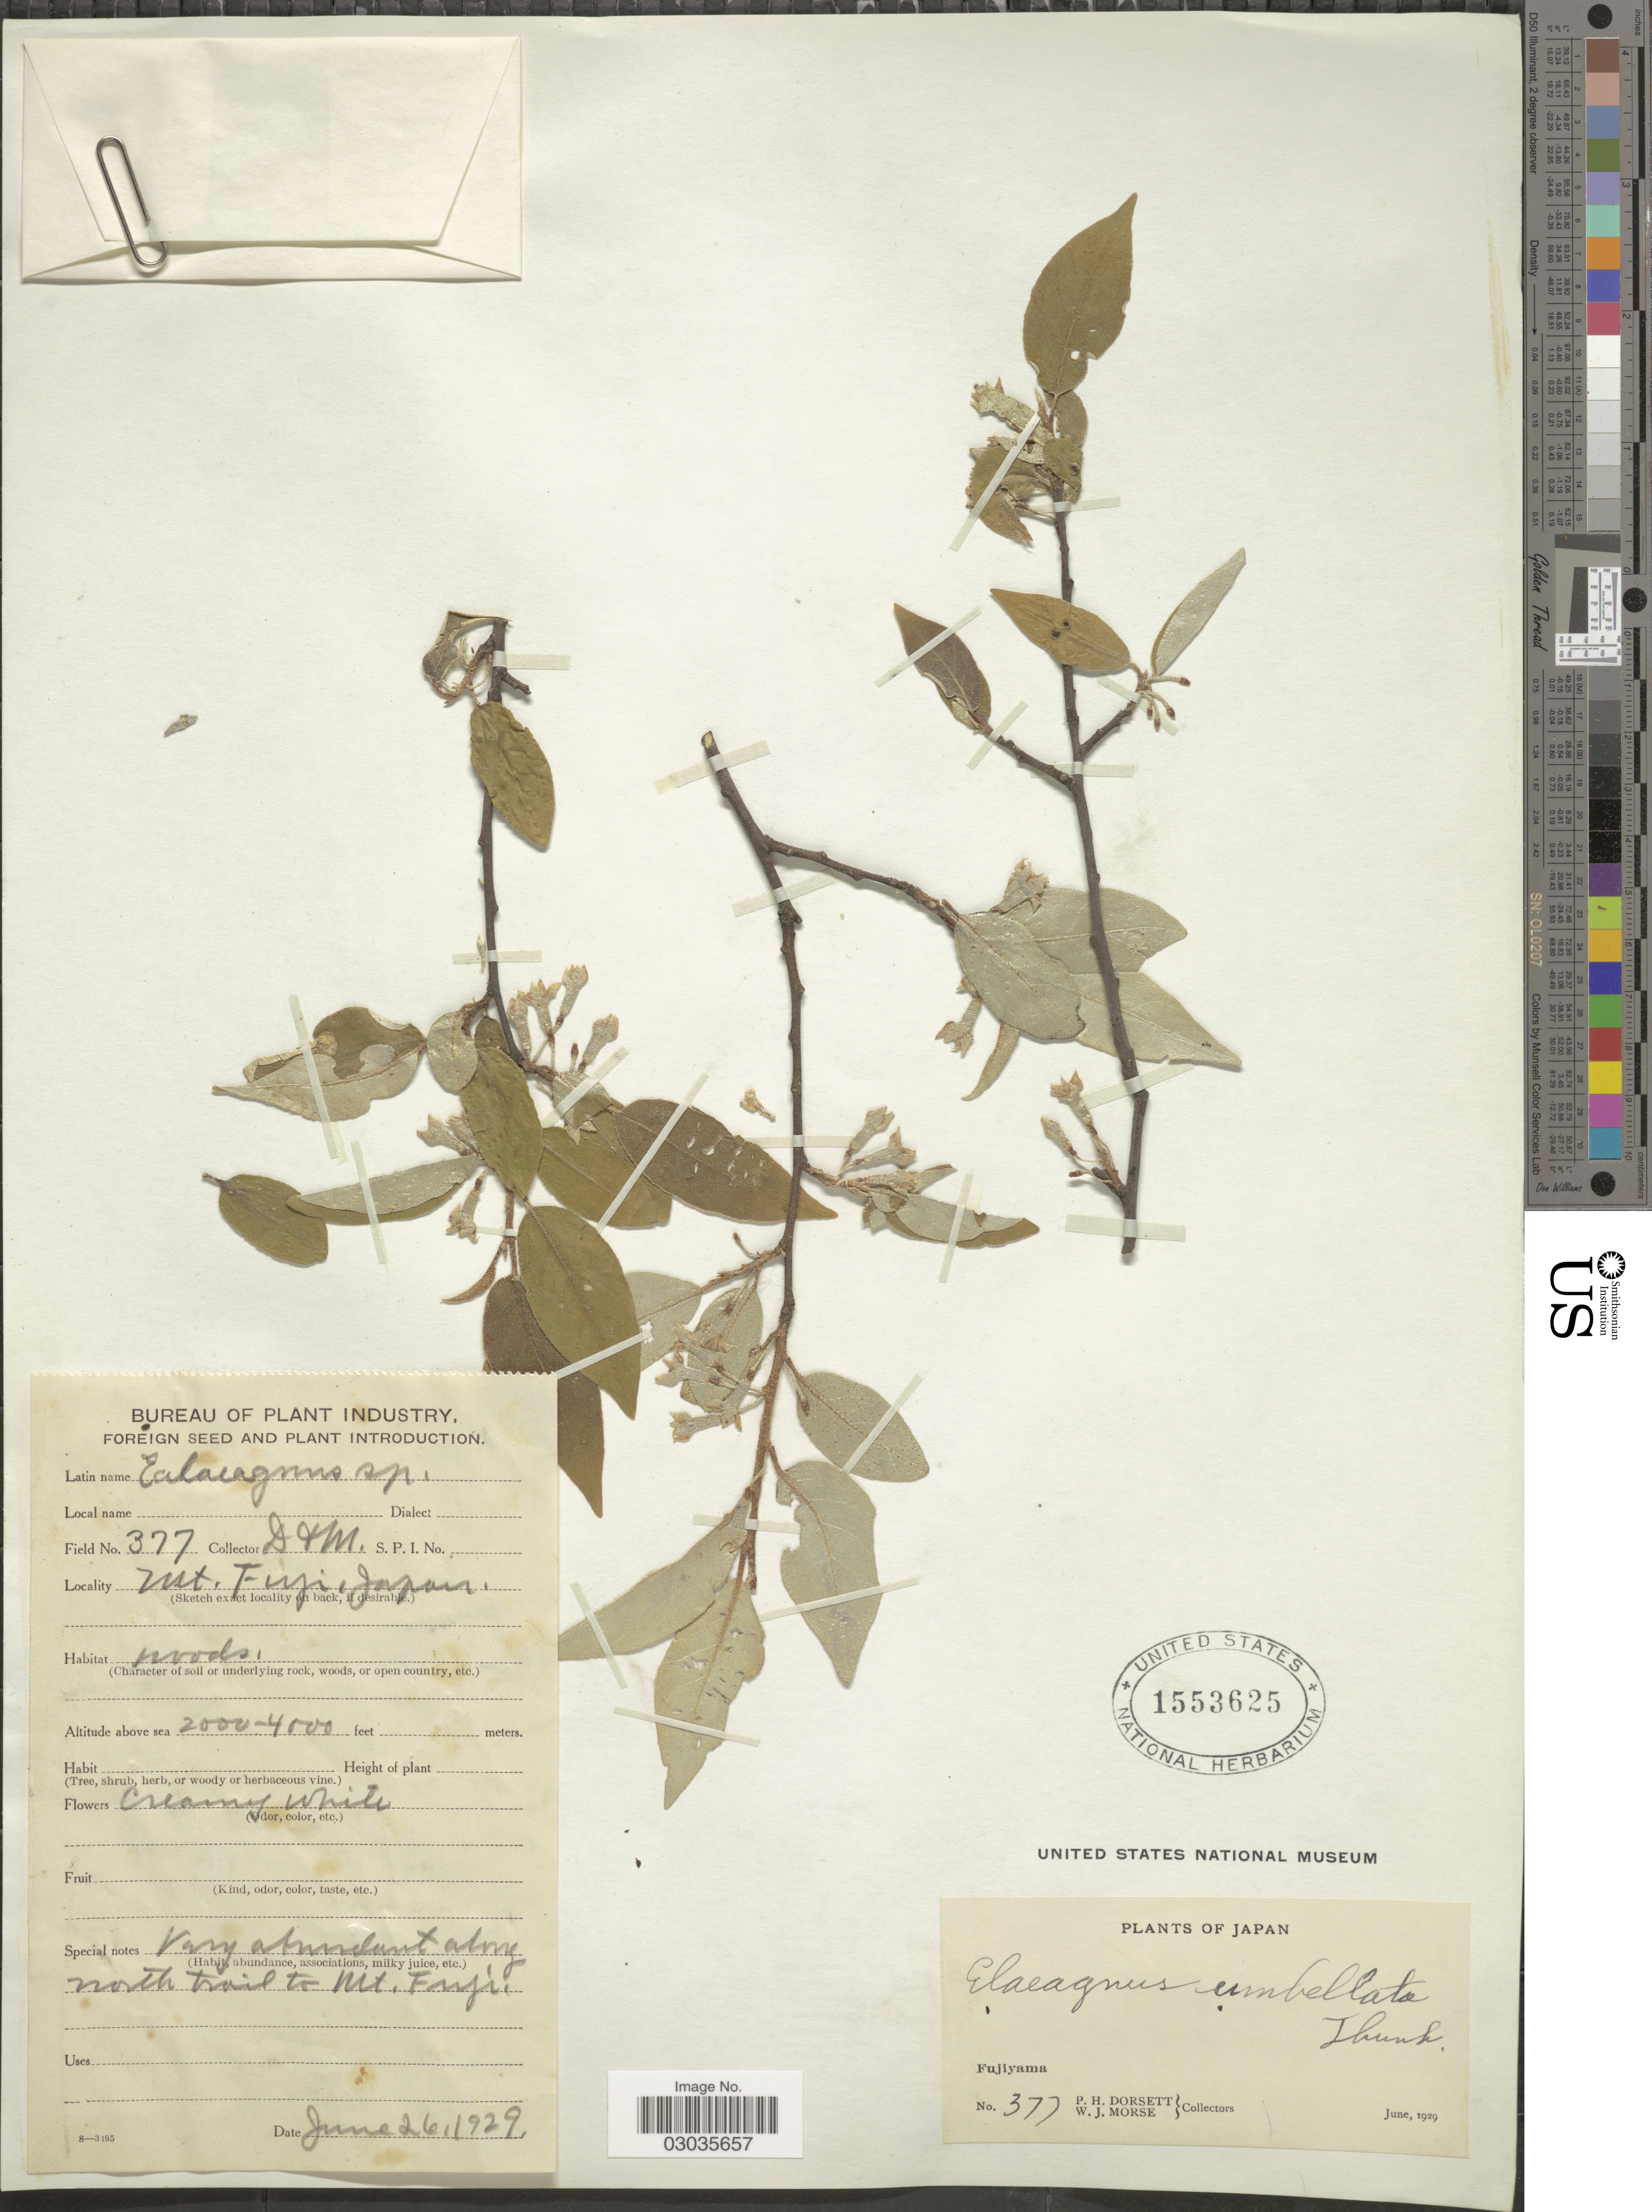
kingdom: Plantae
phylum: Tracheophyta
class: Magnoliopsida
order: Rosales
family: Elaeagnaceae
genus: Elaeagnus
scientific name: Elaeagnus umbellata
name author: Thunb.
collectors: P. H. Dorsett & W. J. Morse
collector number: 377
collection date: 1929-06-26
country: Japan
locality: Mt. Fuji. Fujiyama.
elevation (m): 610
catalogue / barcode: US 1553625